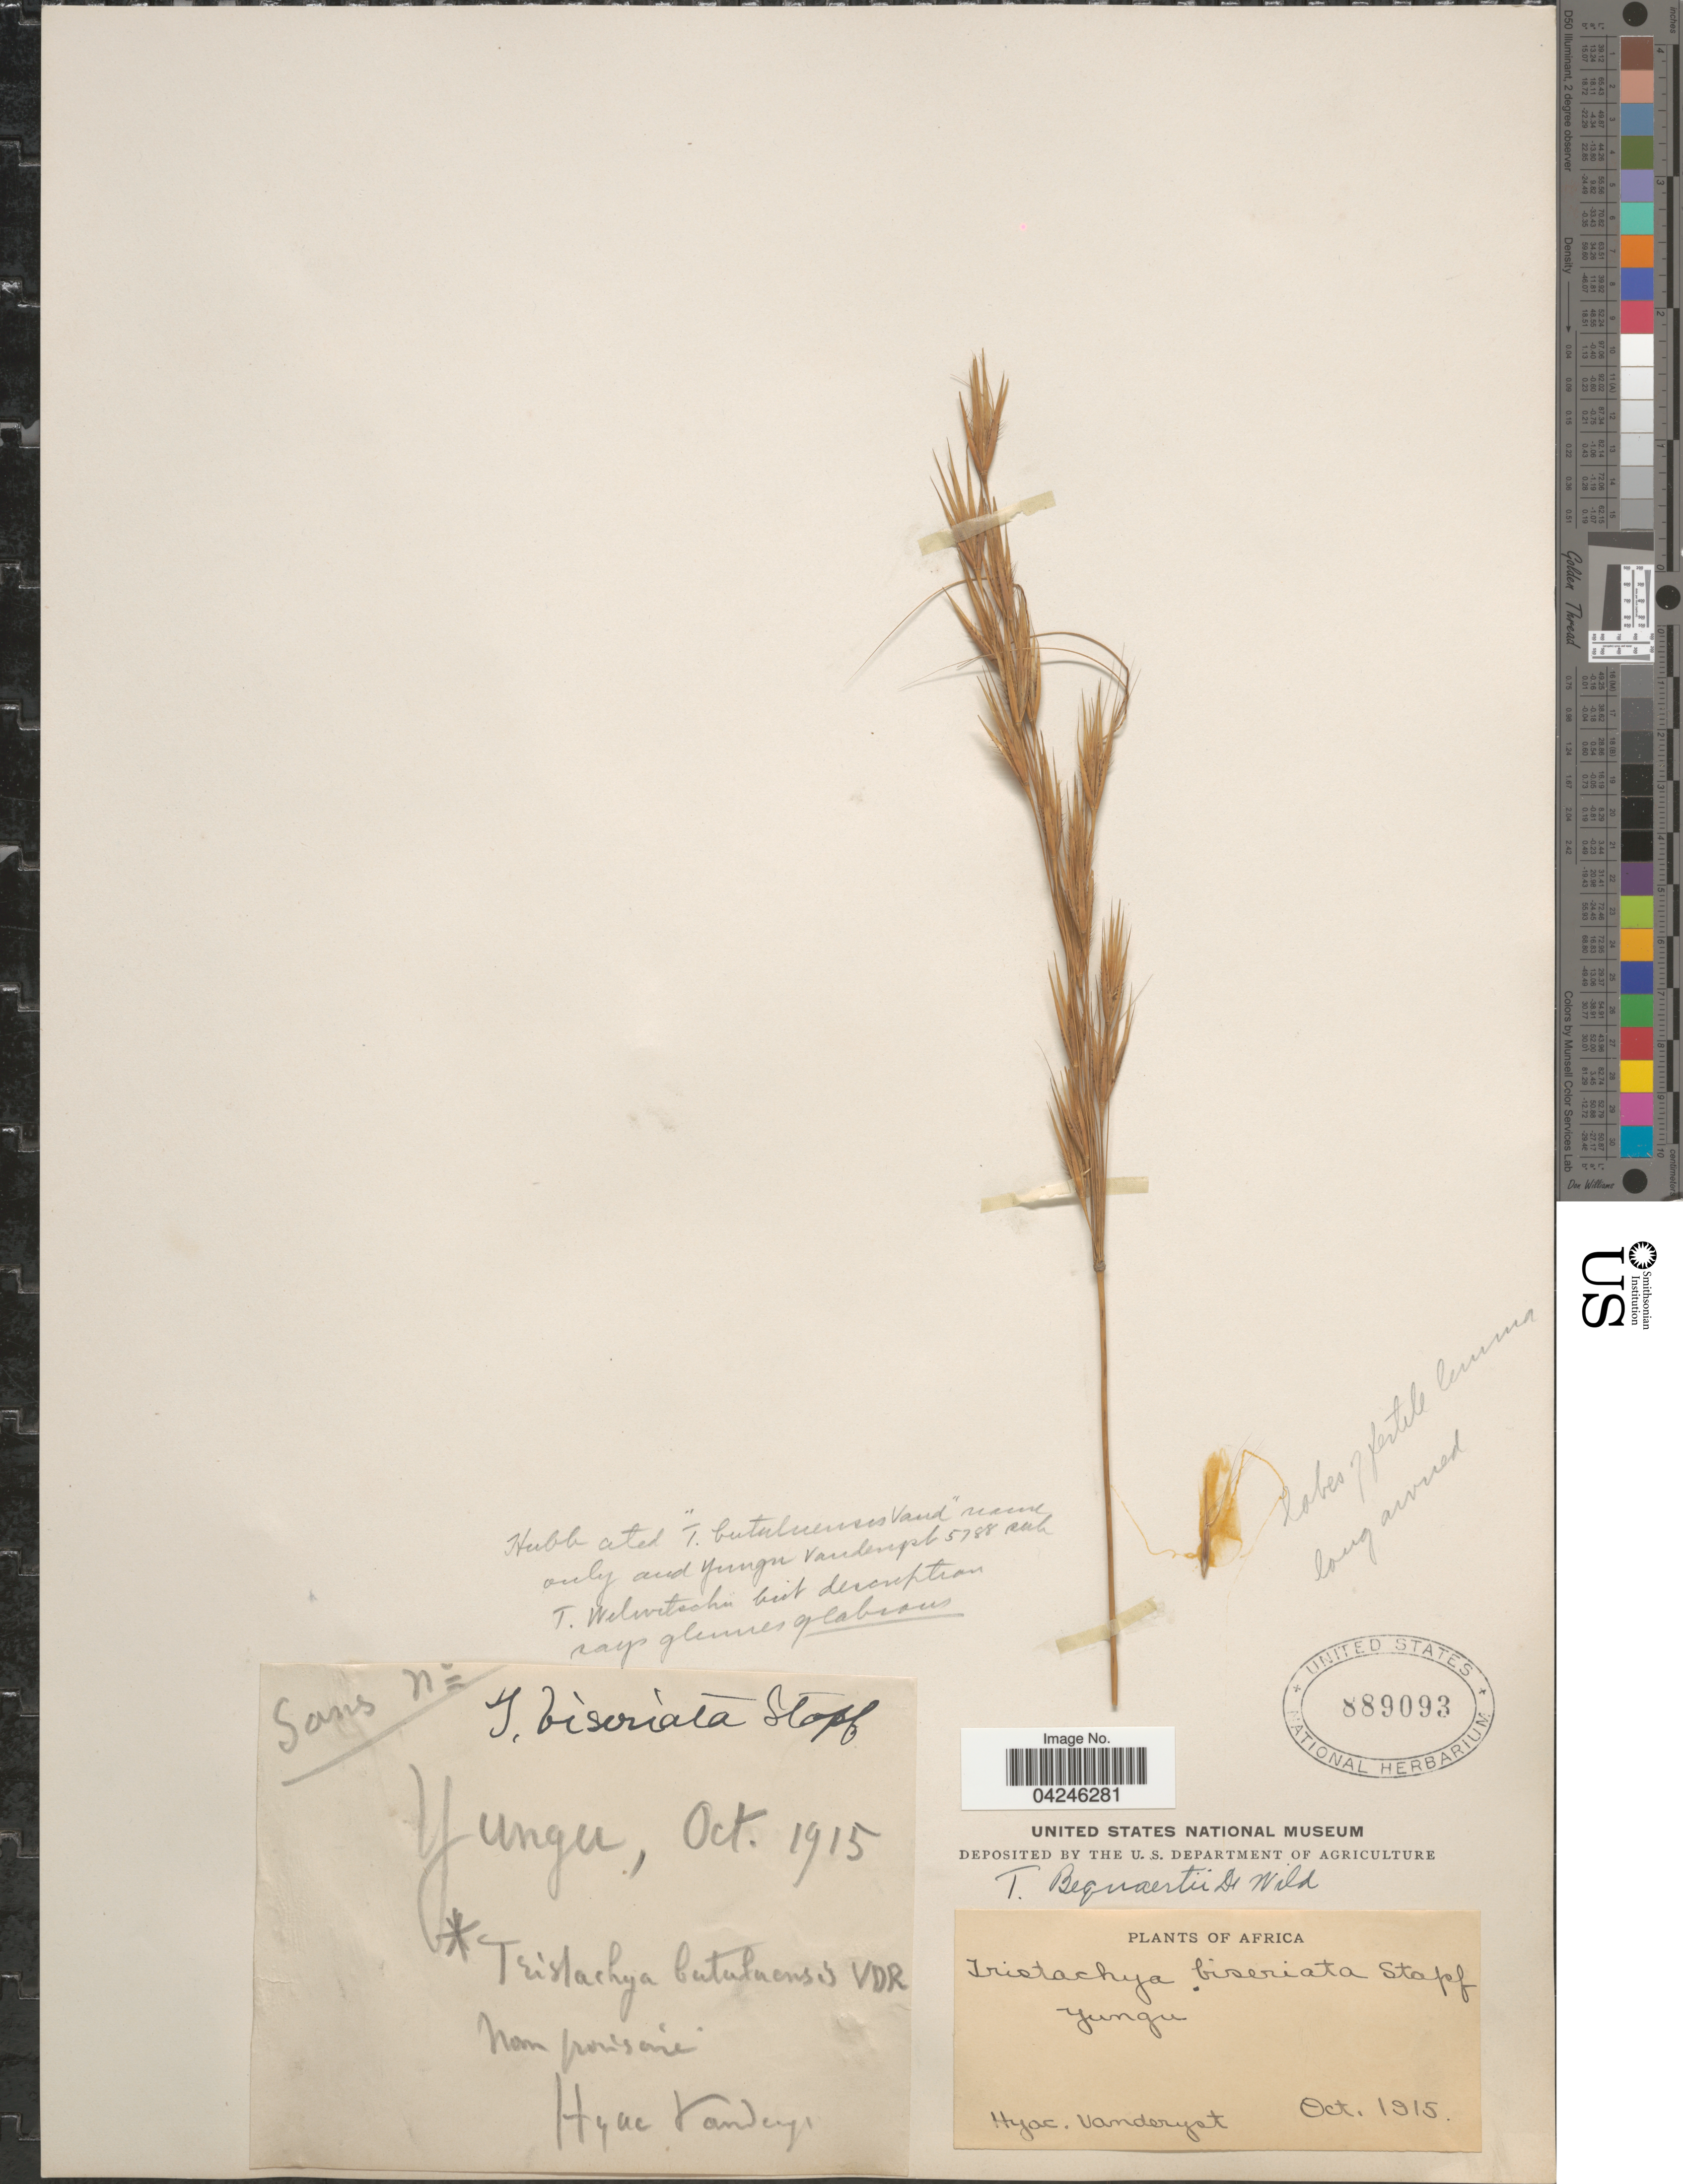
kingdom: Plantae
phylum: Tracheophyta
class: Liliopsida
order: Poales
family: Poaceae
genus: Tristachya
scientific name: Tristachya nodiglumis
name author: K. Schum.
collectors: H. J. R. Vanderyst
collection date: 1915-10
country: Congo, Democratic Republic of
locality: Africa. Yungu.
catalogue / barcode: US 889093